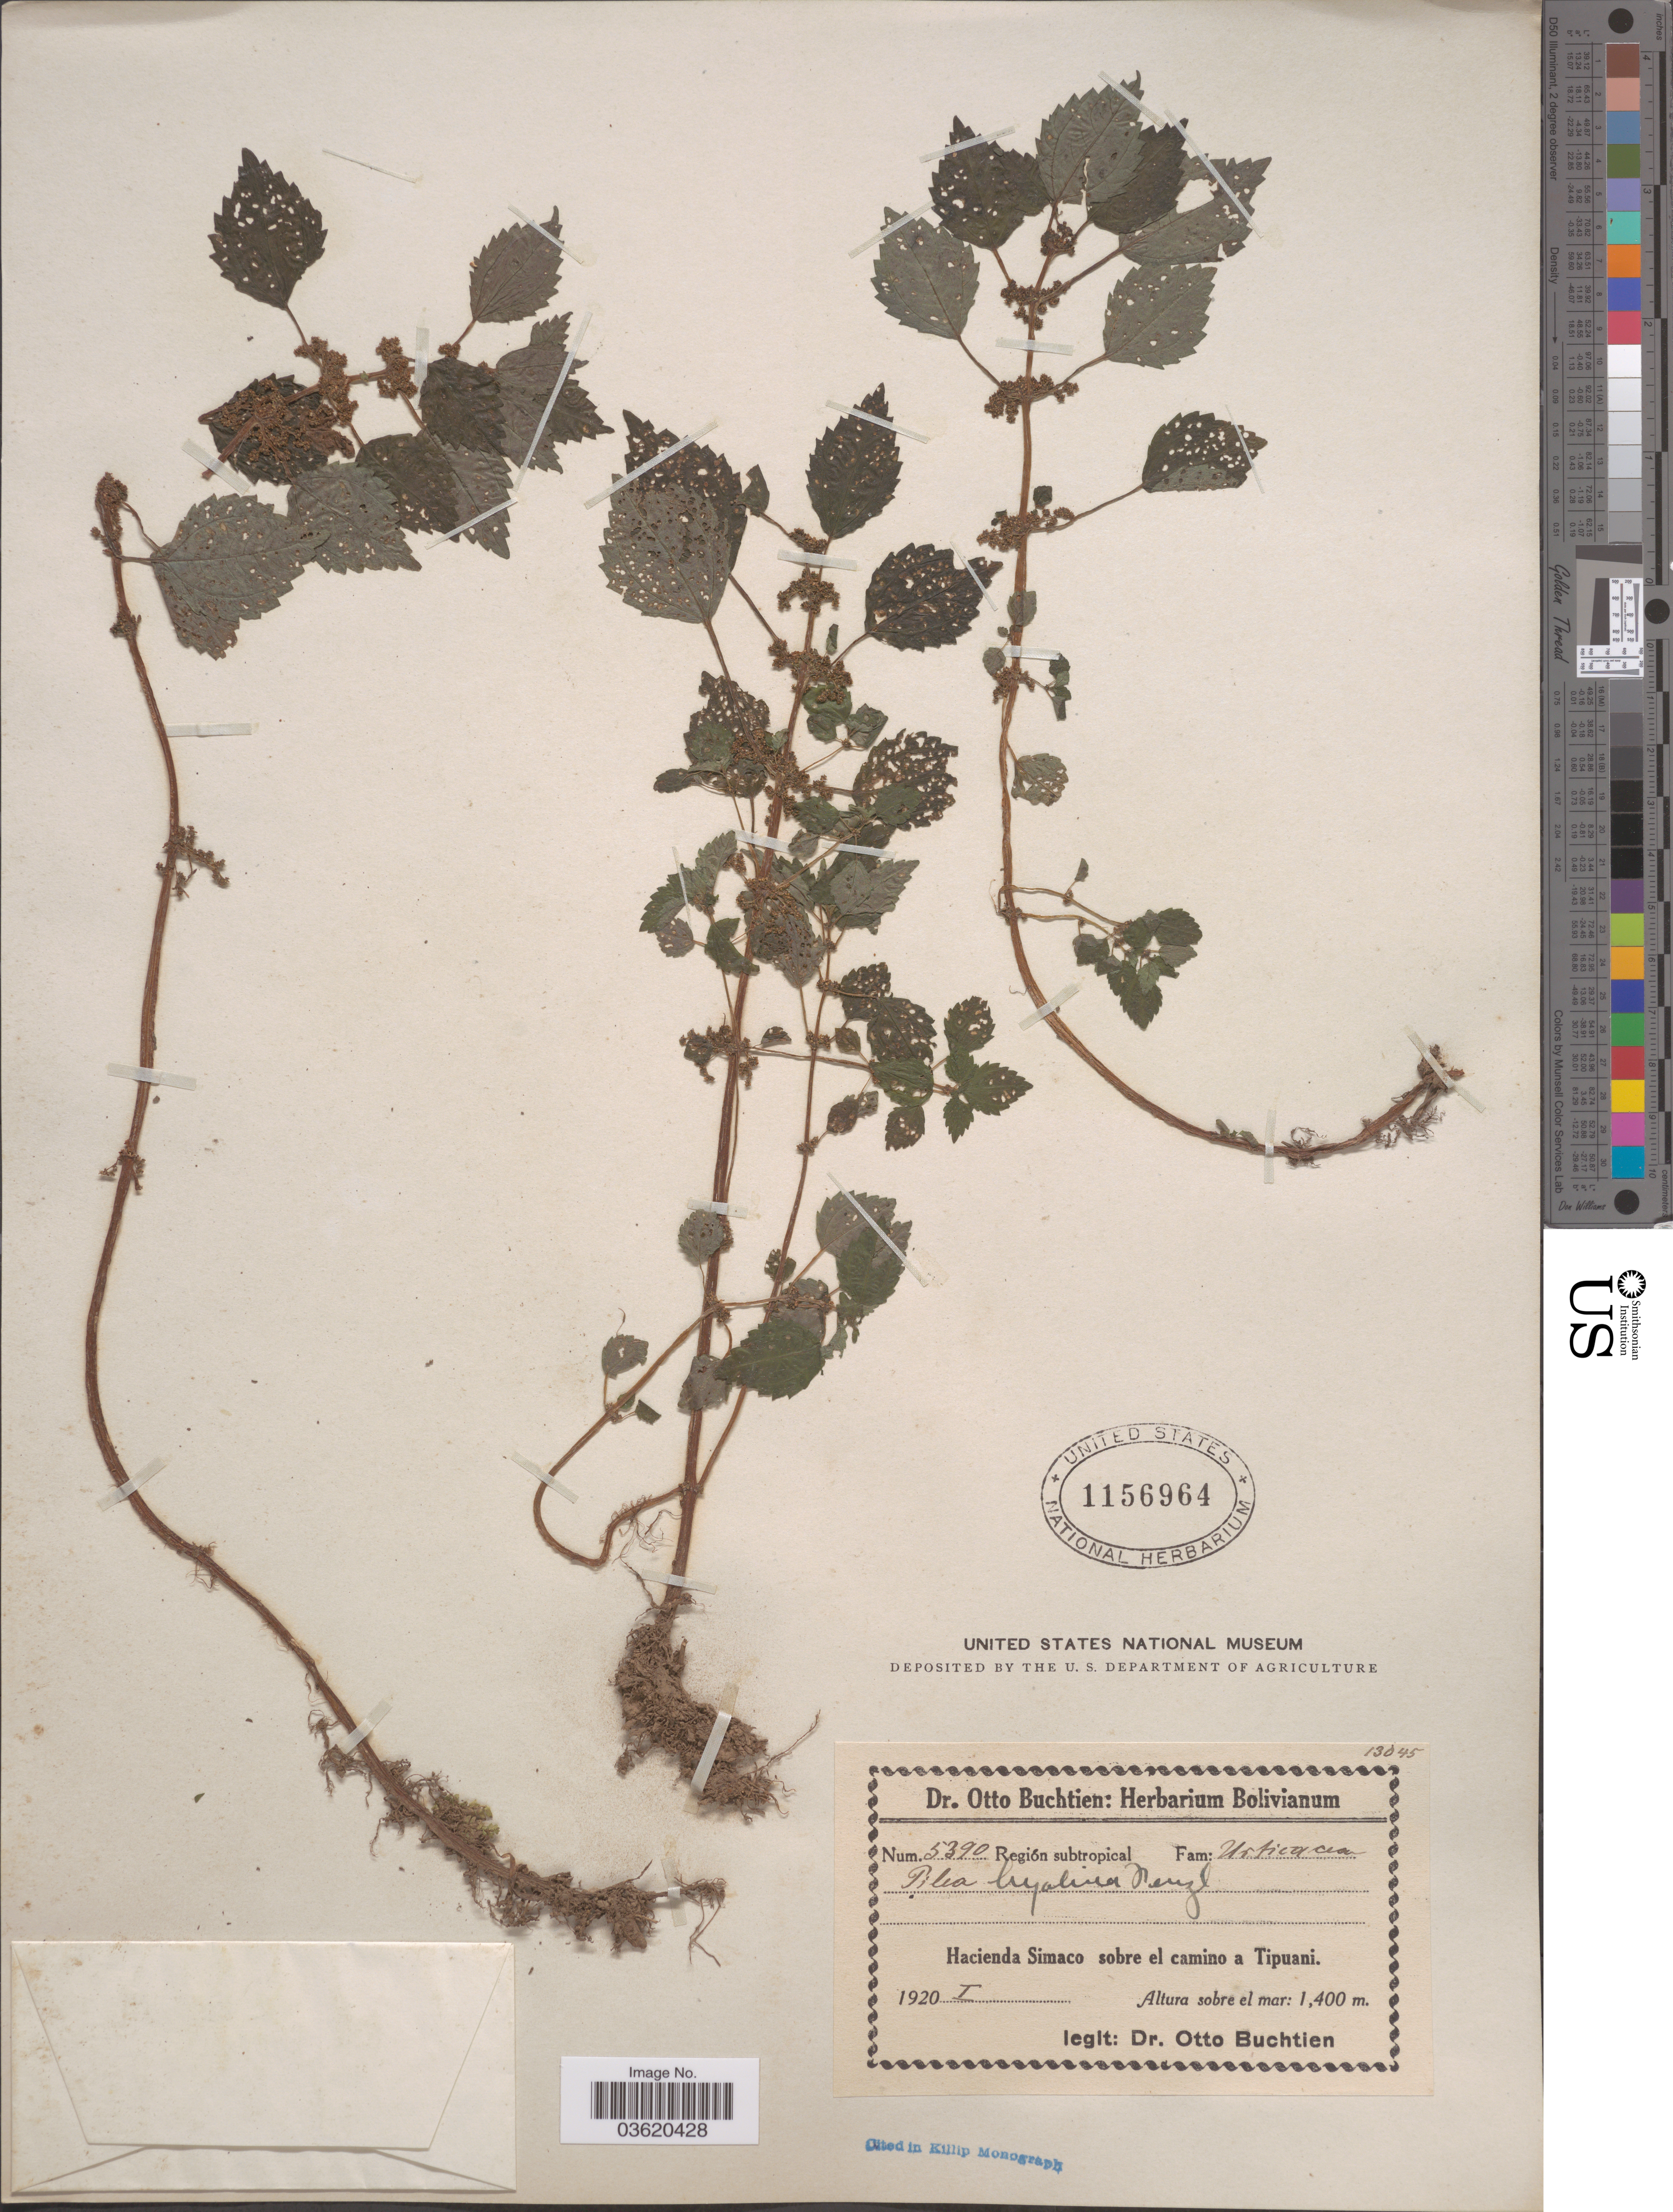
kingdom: Plantae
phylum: Tracheophyta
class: Magnoliopsida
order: Rosales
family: Urticaceae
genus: Pilea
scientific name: Pilea hyalina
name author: Fenzl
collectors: O. Buchtien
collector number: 5390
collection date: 1920-01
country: Bolivia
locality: Región subtropical. Hacienda Simaco sobre el camino a Tipuani.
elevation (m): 1400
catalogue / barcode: US 1156964